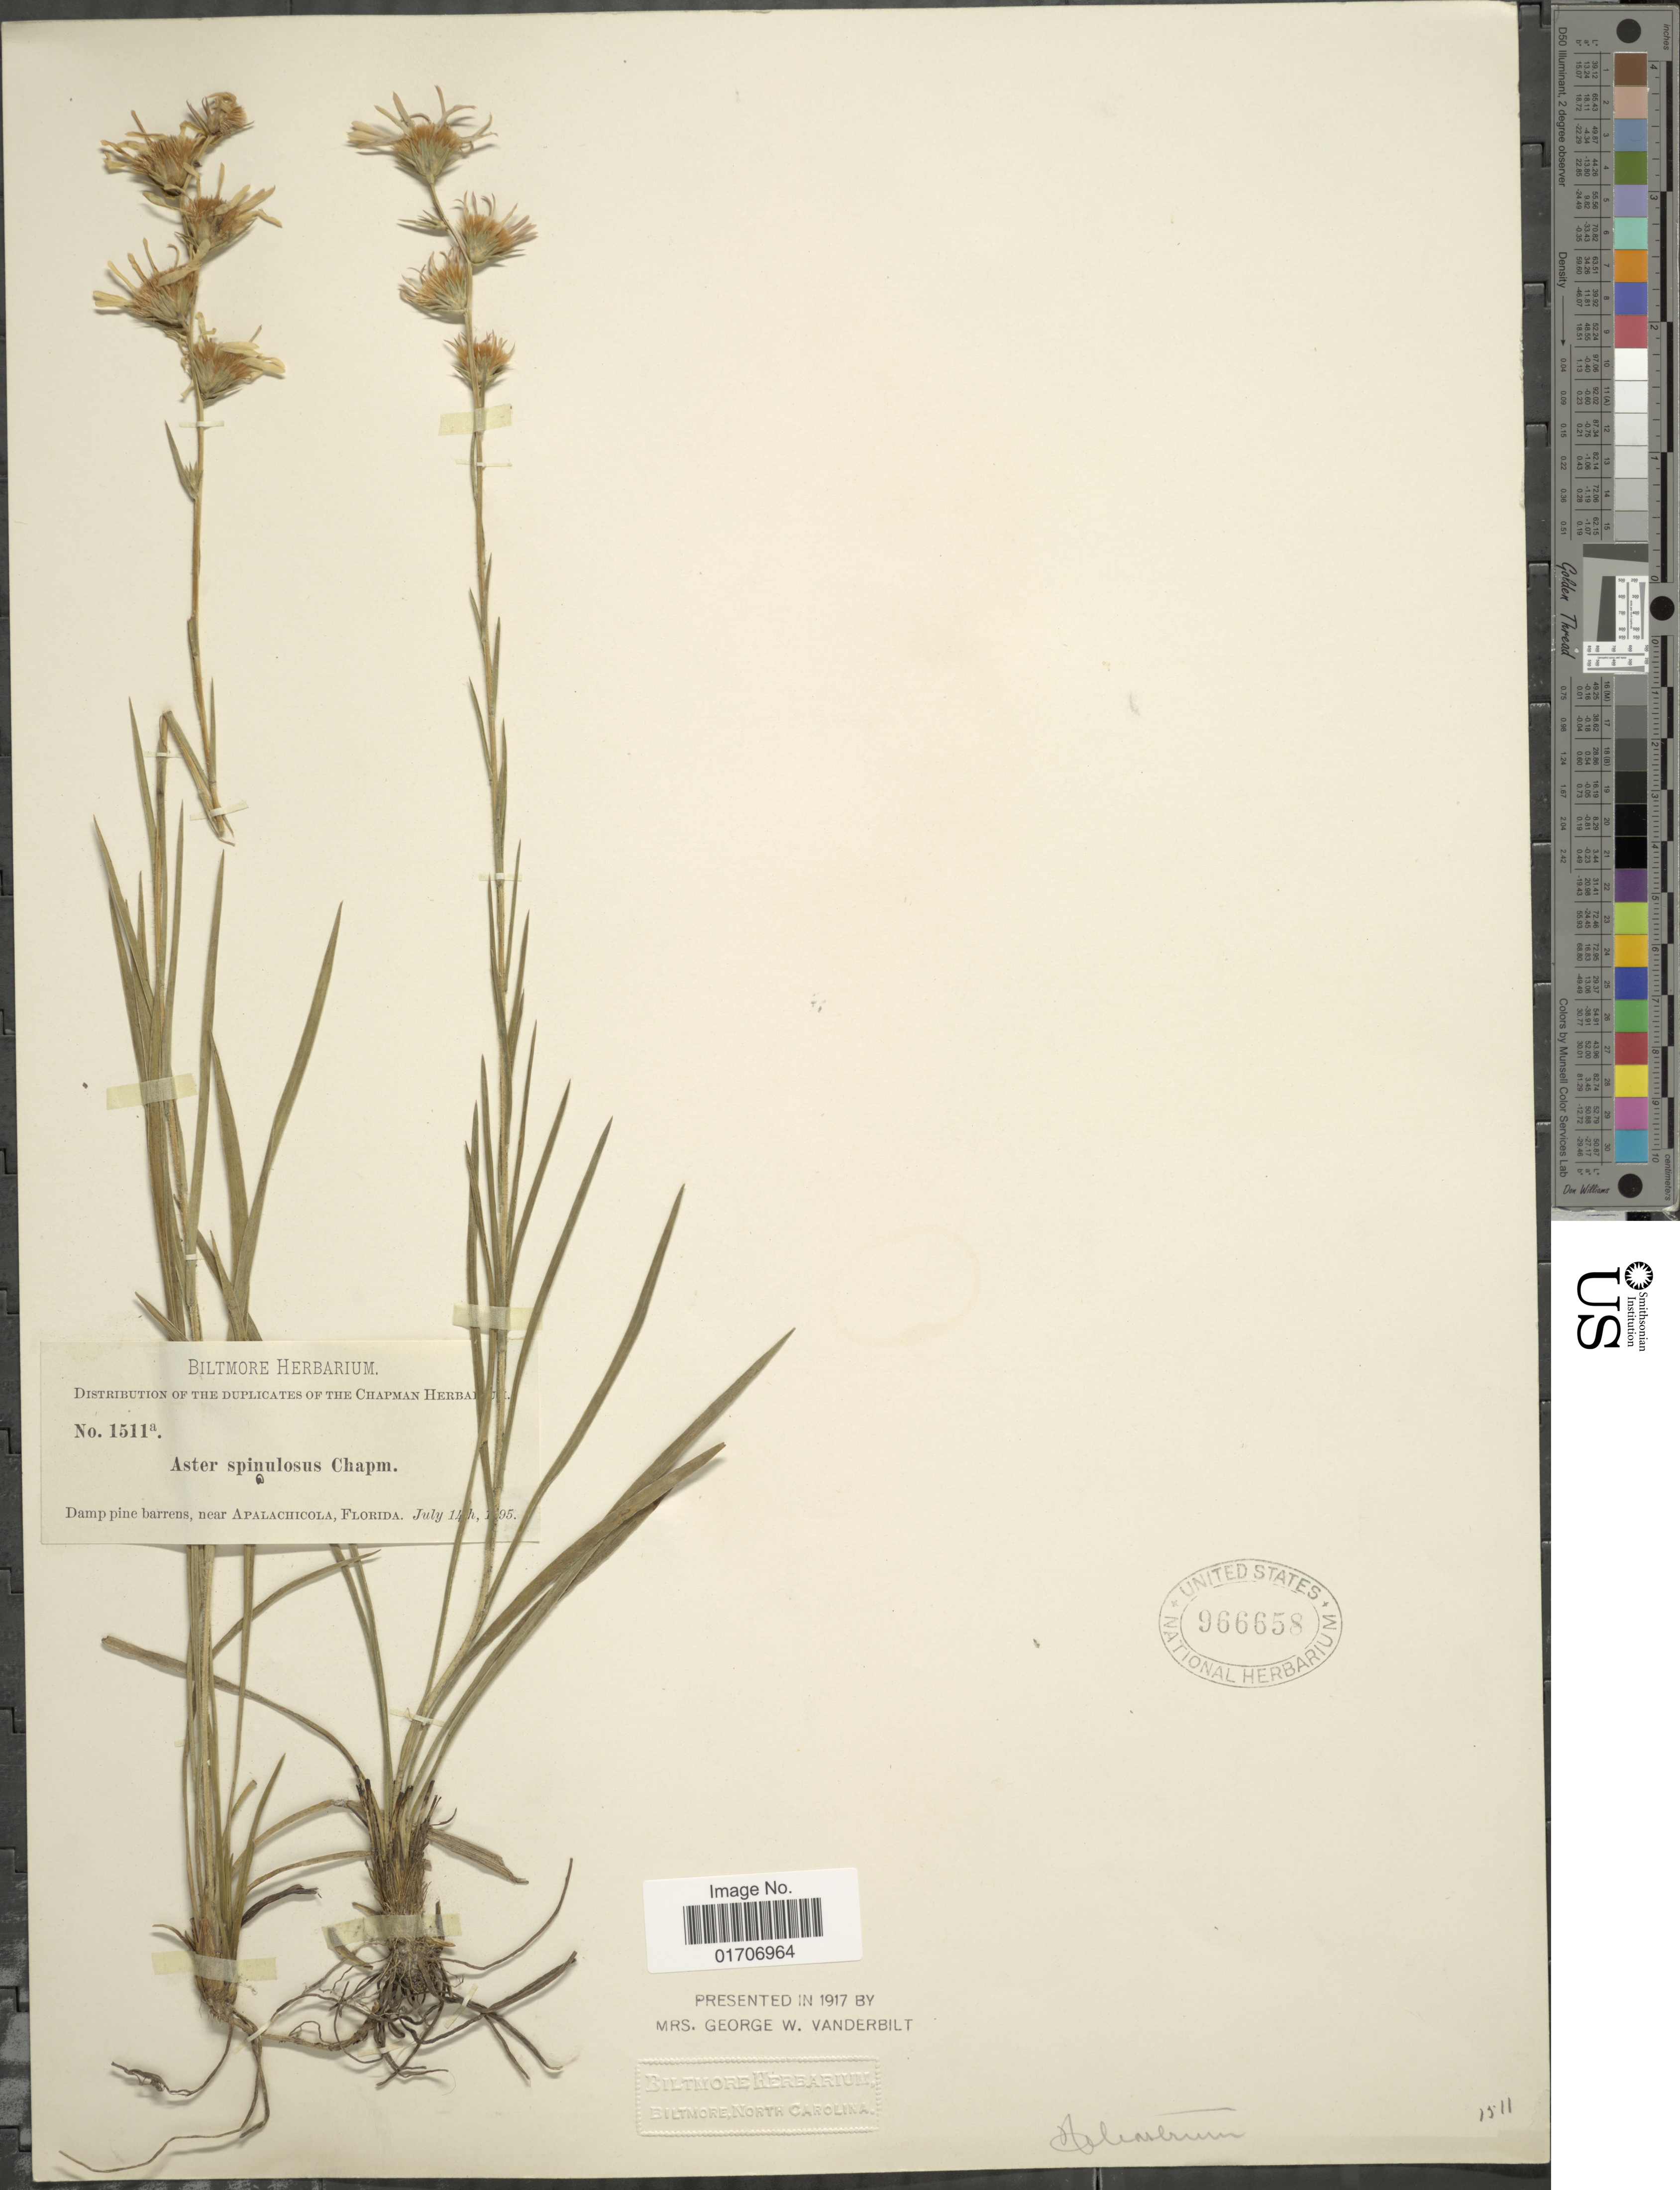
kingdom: Plantae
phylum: Tracheophyta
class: Magnoliopsida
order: Asterales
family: Asteraceae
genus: Eurybia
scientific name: Eurybia spinulosa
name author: (Chapm.) G.L. Nesom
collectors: ex herb. Biltmore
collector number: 1511a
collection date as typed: Transcribed d/m/y: 14/7/95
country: United States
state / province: Florida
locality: Damp pine barrens, near Apalachicola, Florida.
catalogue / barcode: US 966658